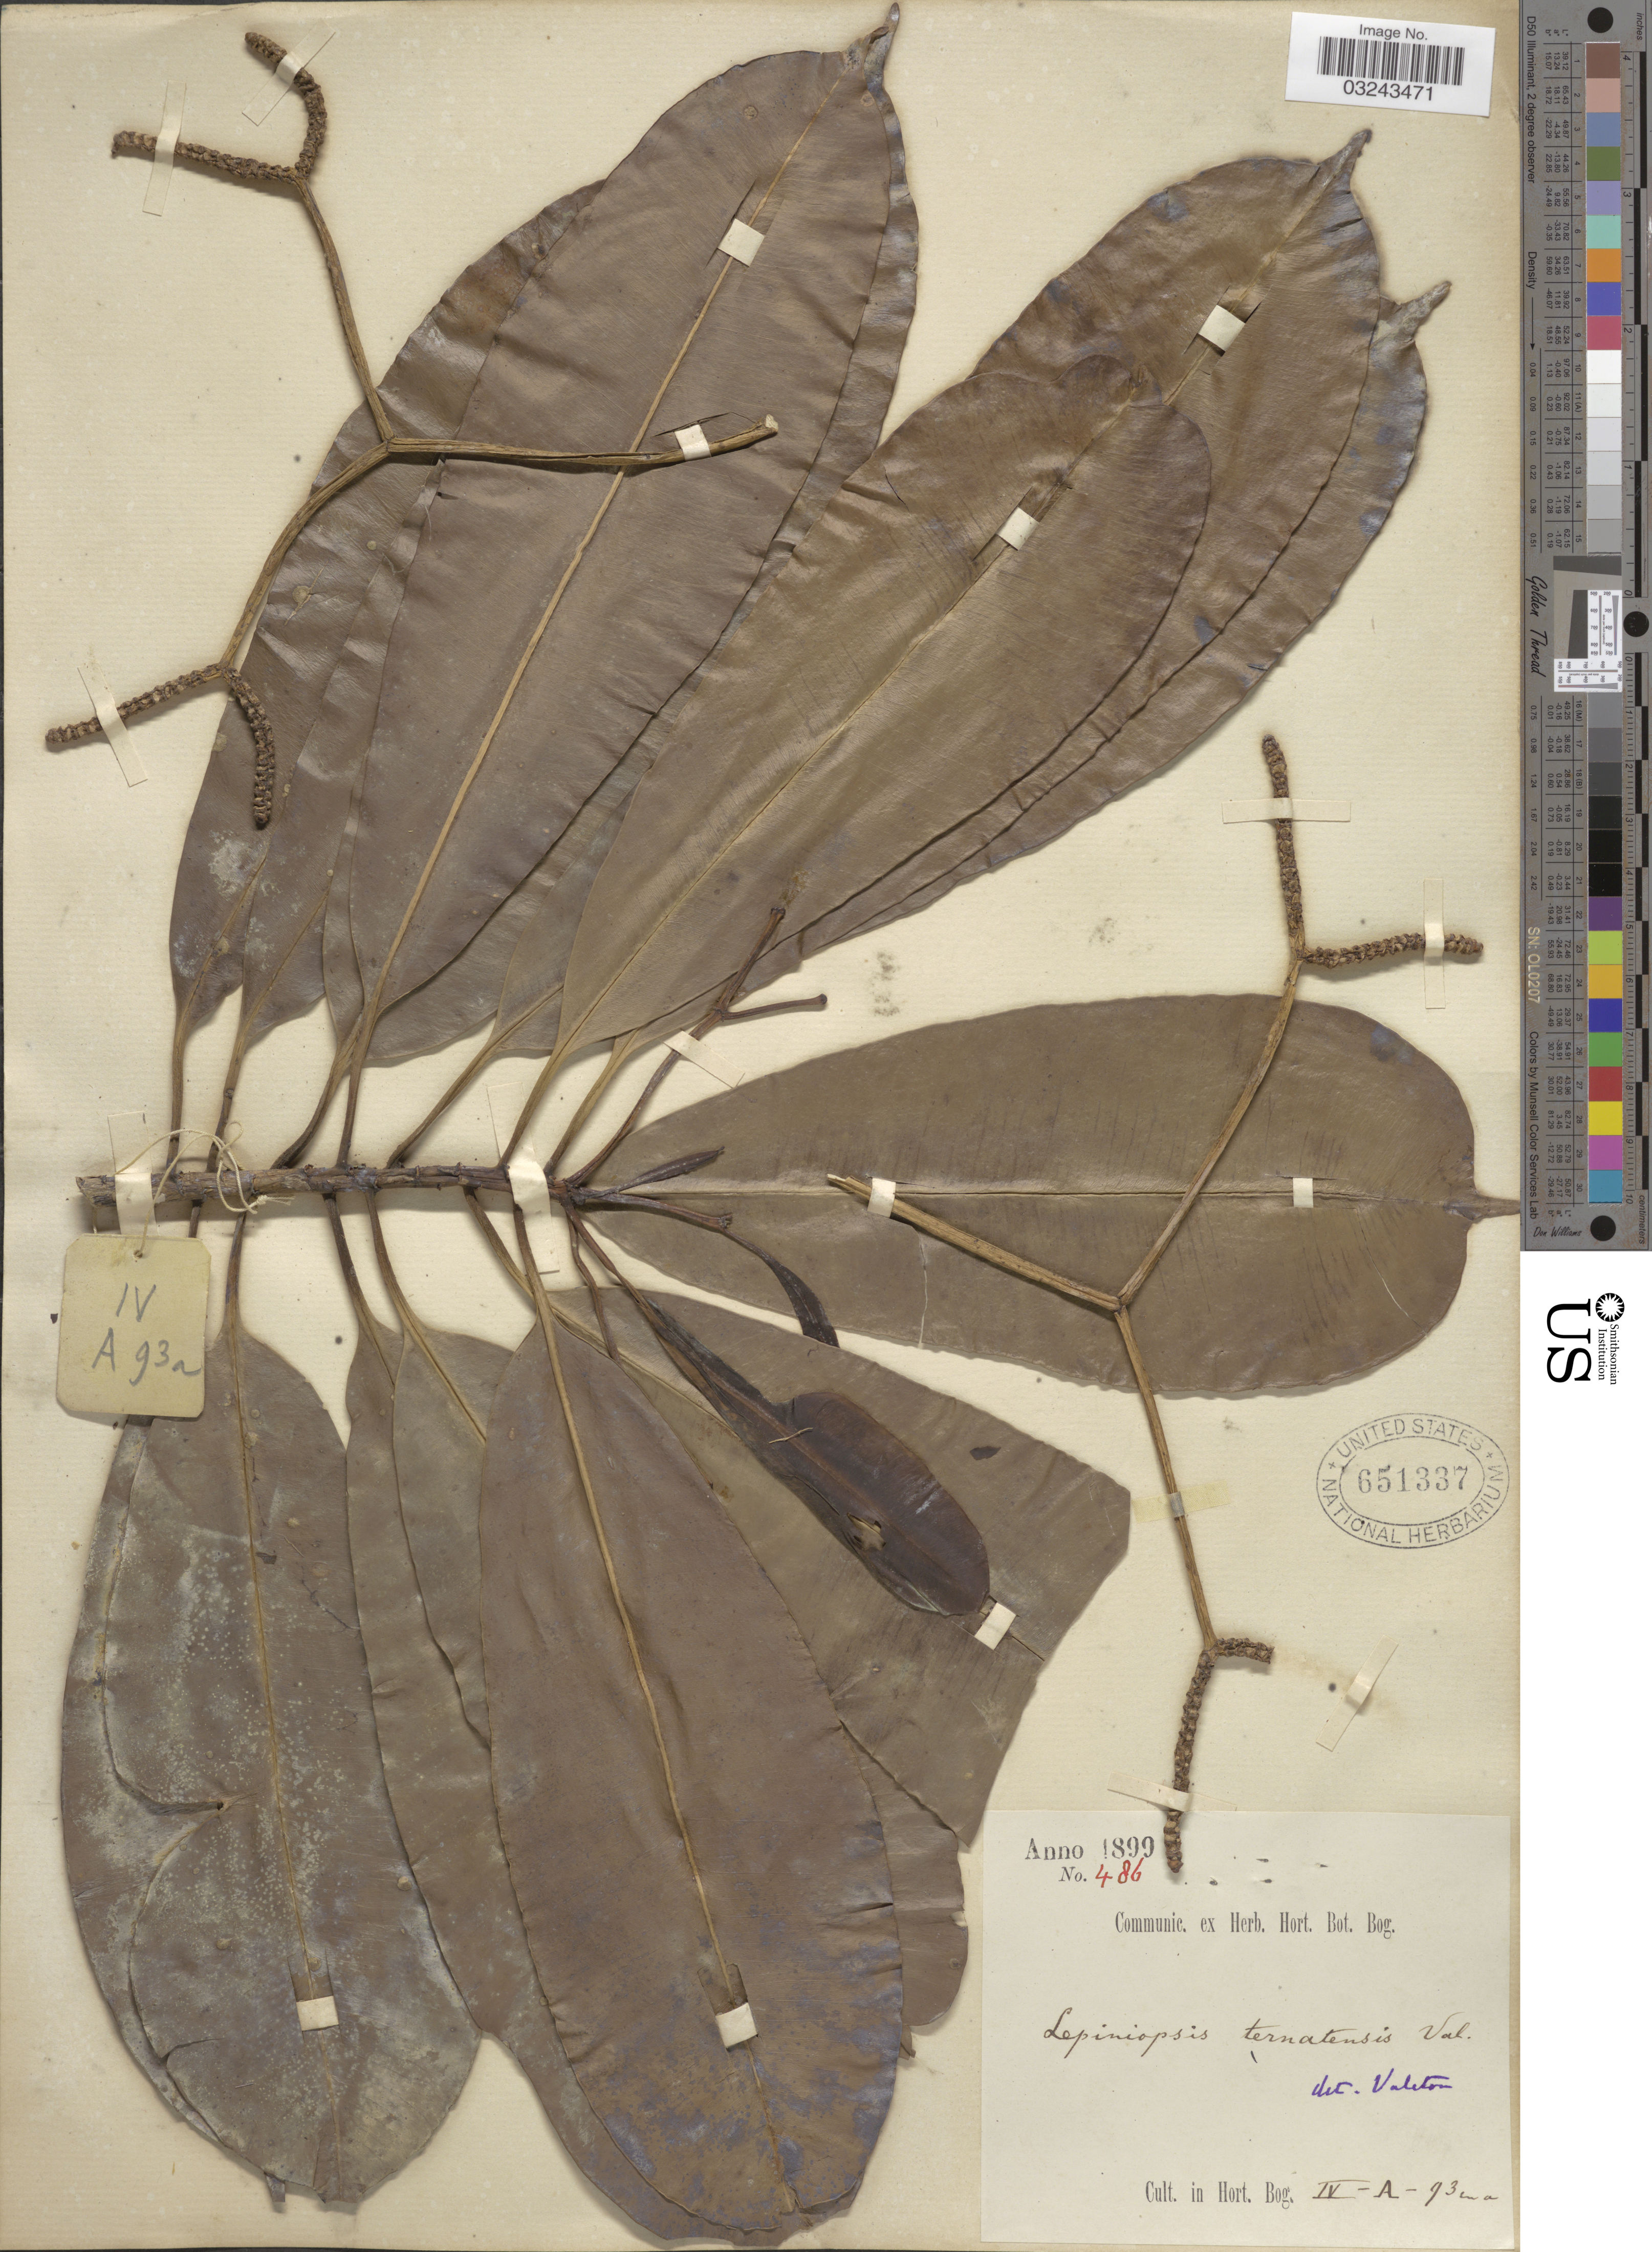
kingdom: Plantae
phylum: Tracheophyta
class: Magnoliopsida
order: Gentianales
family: Apocynaceae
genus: Lepiniopsis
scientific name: Lepiniopsis ternatensis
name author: Valeton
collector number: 486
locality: Cult. in Hort. Bog., IV-A-93.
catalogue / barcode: US 651337